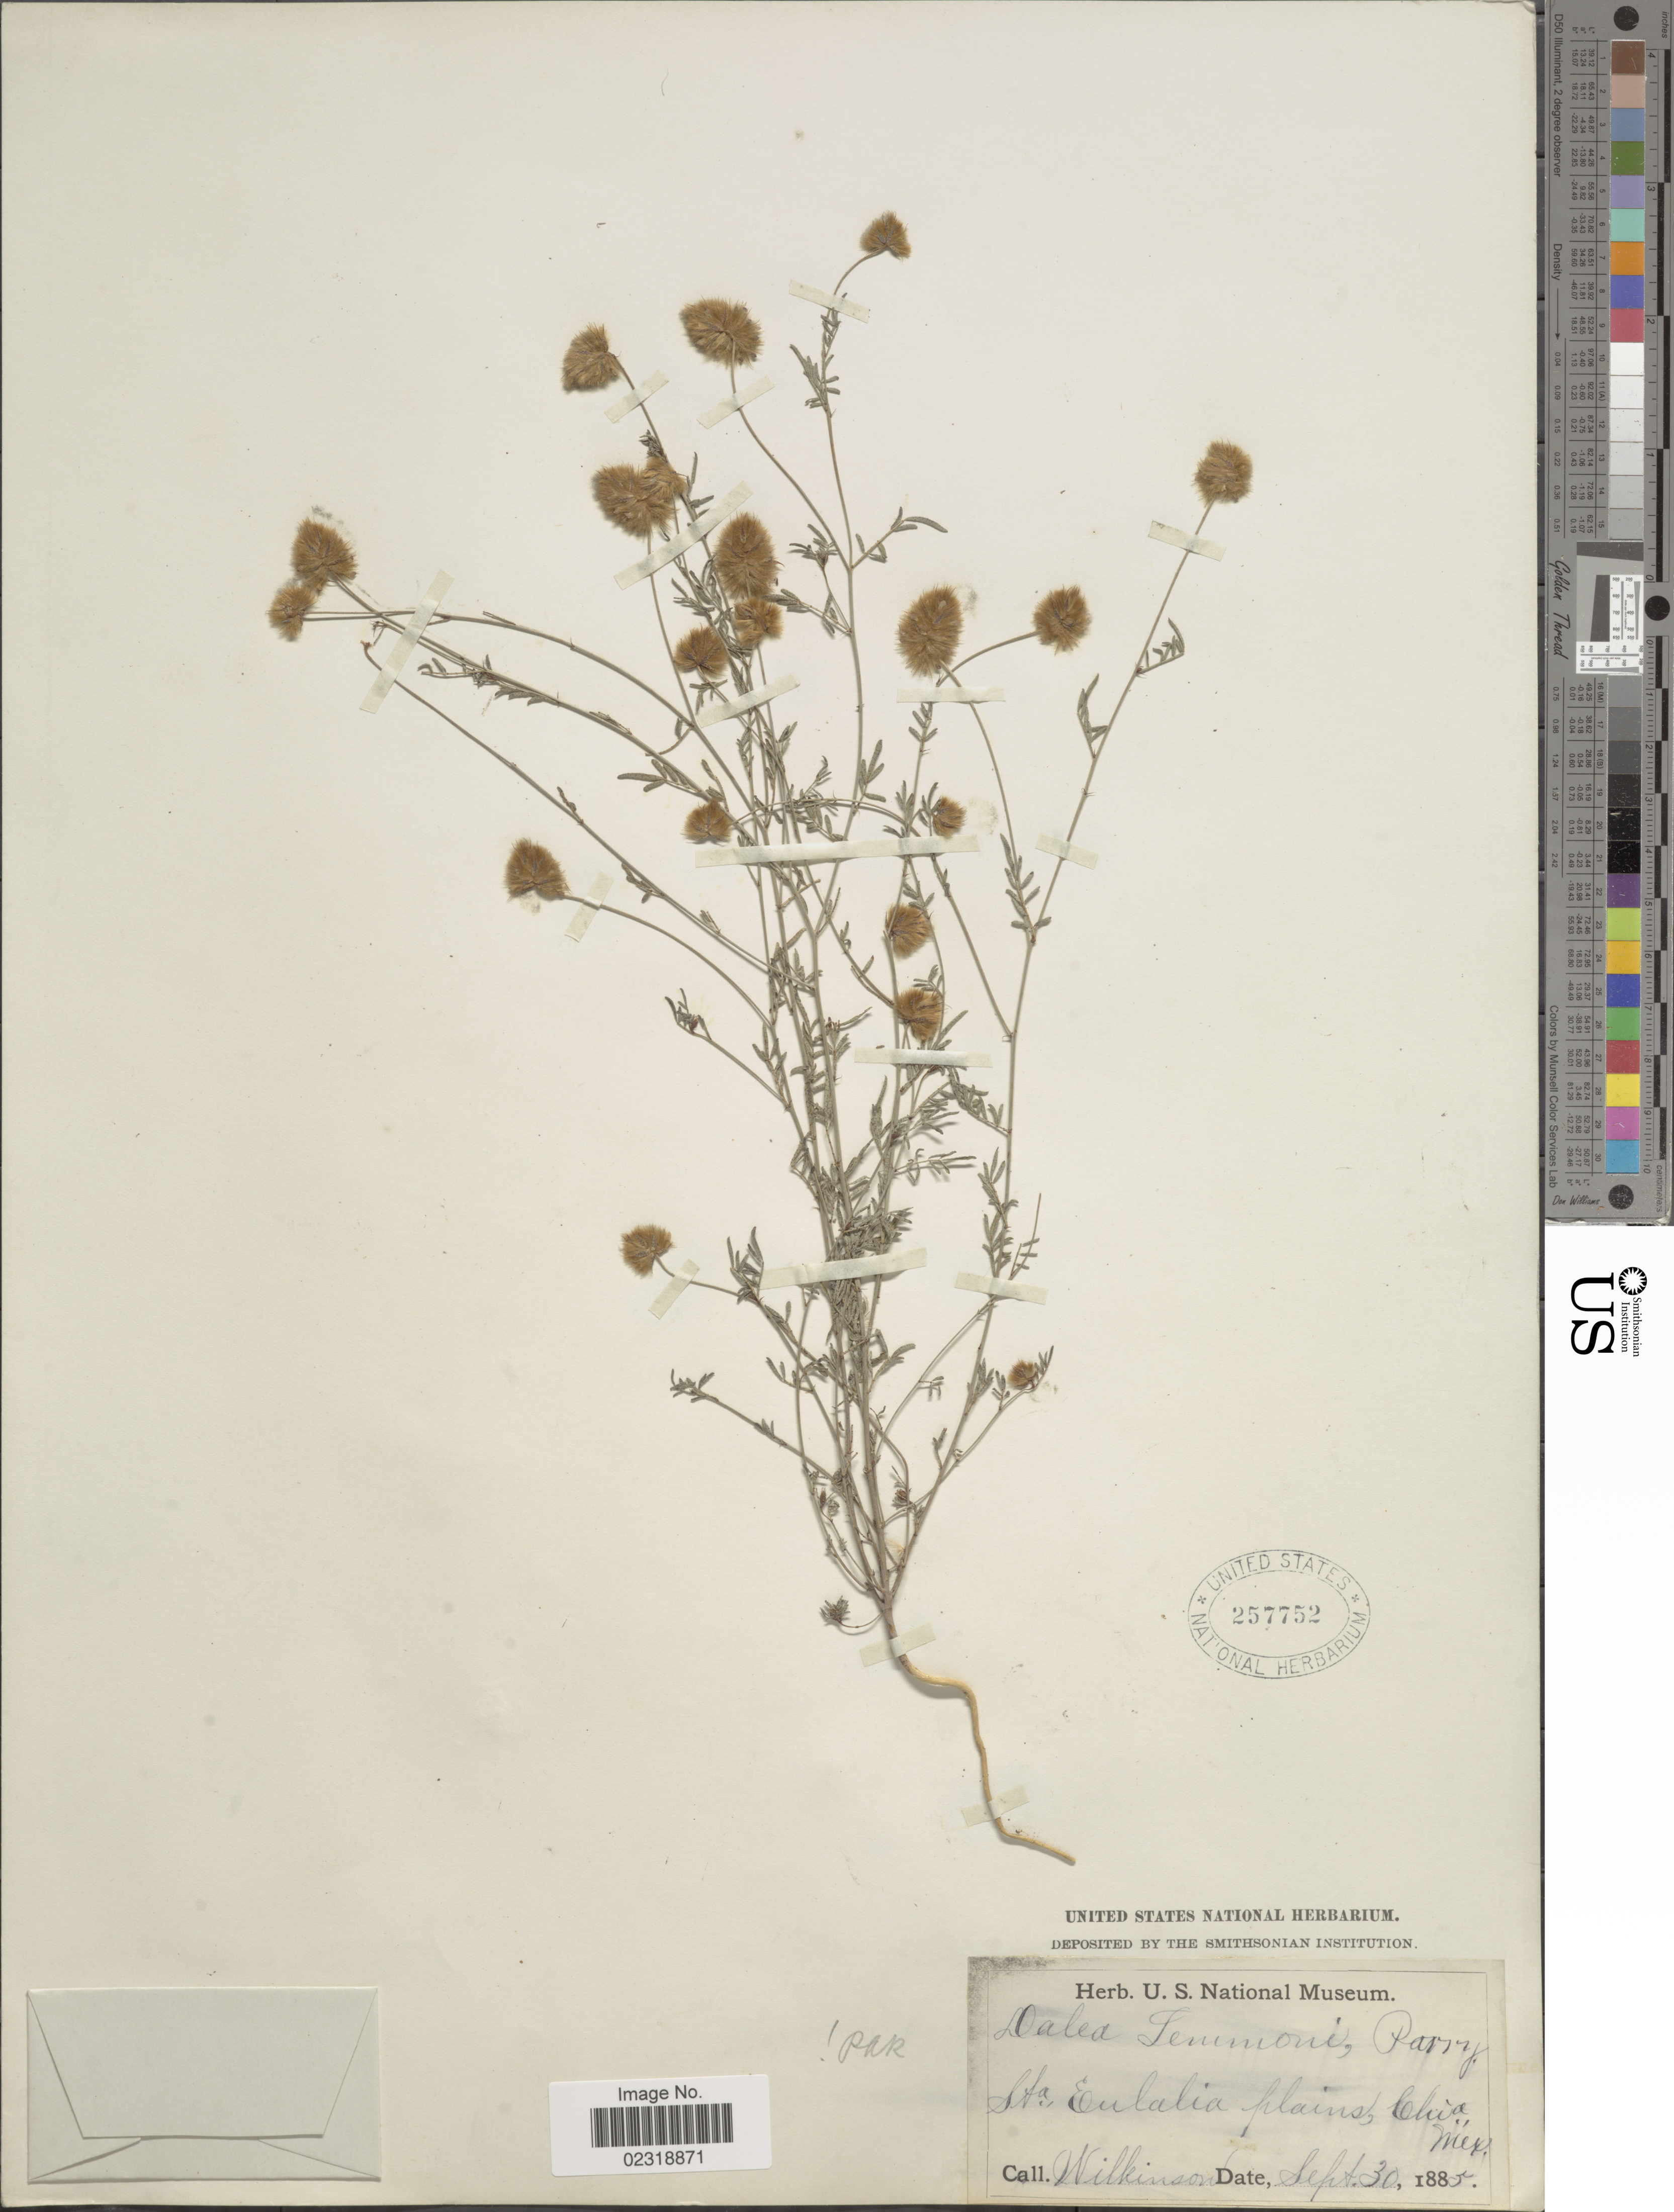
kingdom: Plantae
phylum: Tracheophyta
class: Magnoliopsida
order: Fabales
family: Fabaceae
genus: Dalea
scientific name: Dalea brachystachys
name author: A. Gray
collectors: Wilkinson, --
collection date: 1885-09-30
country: Mexico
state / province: Chiapas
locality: Sta Eulalia plains, Chia.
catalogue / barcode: US 257752